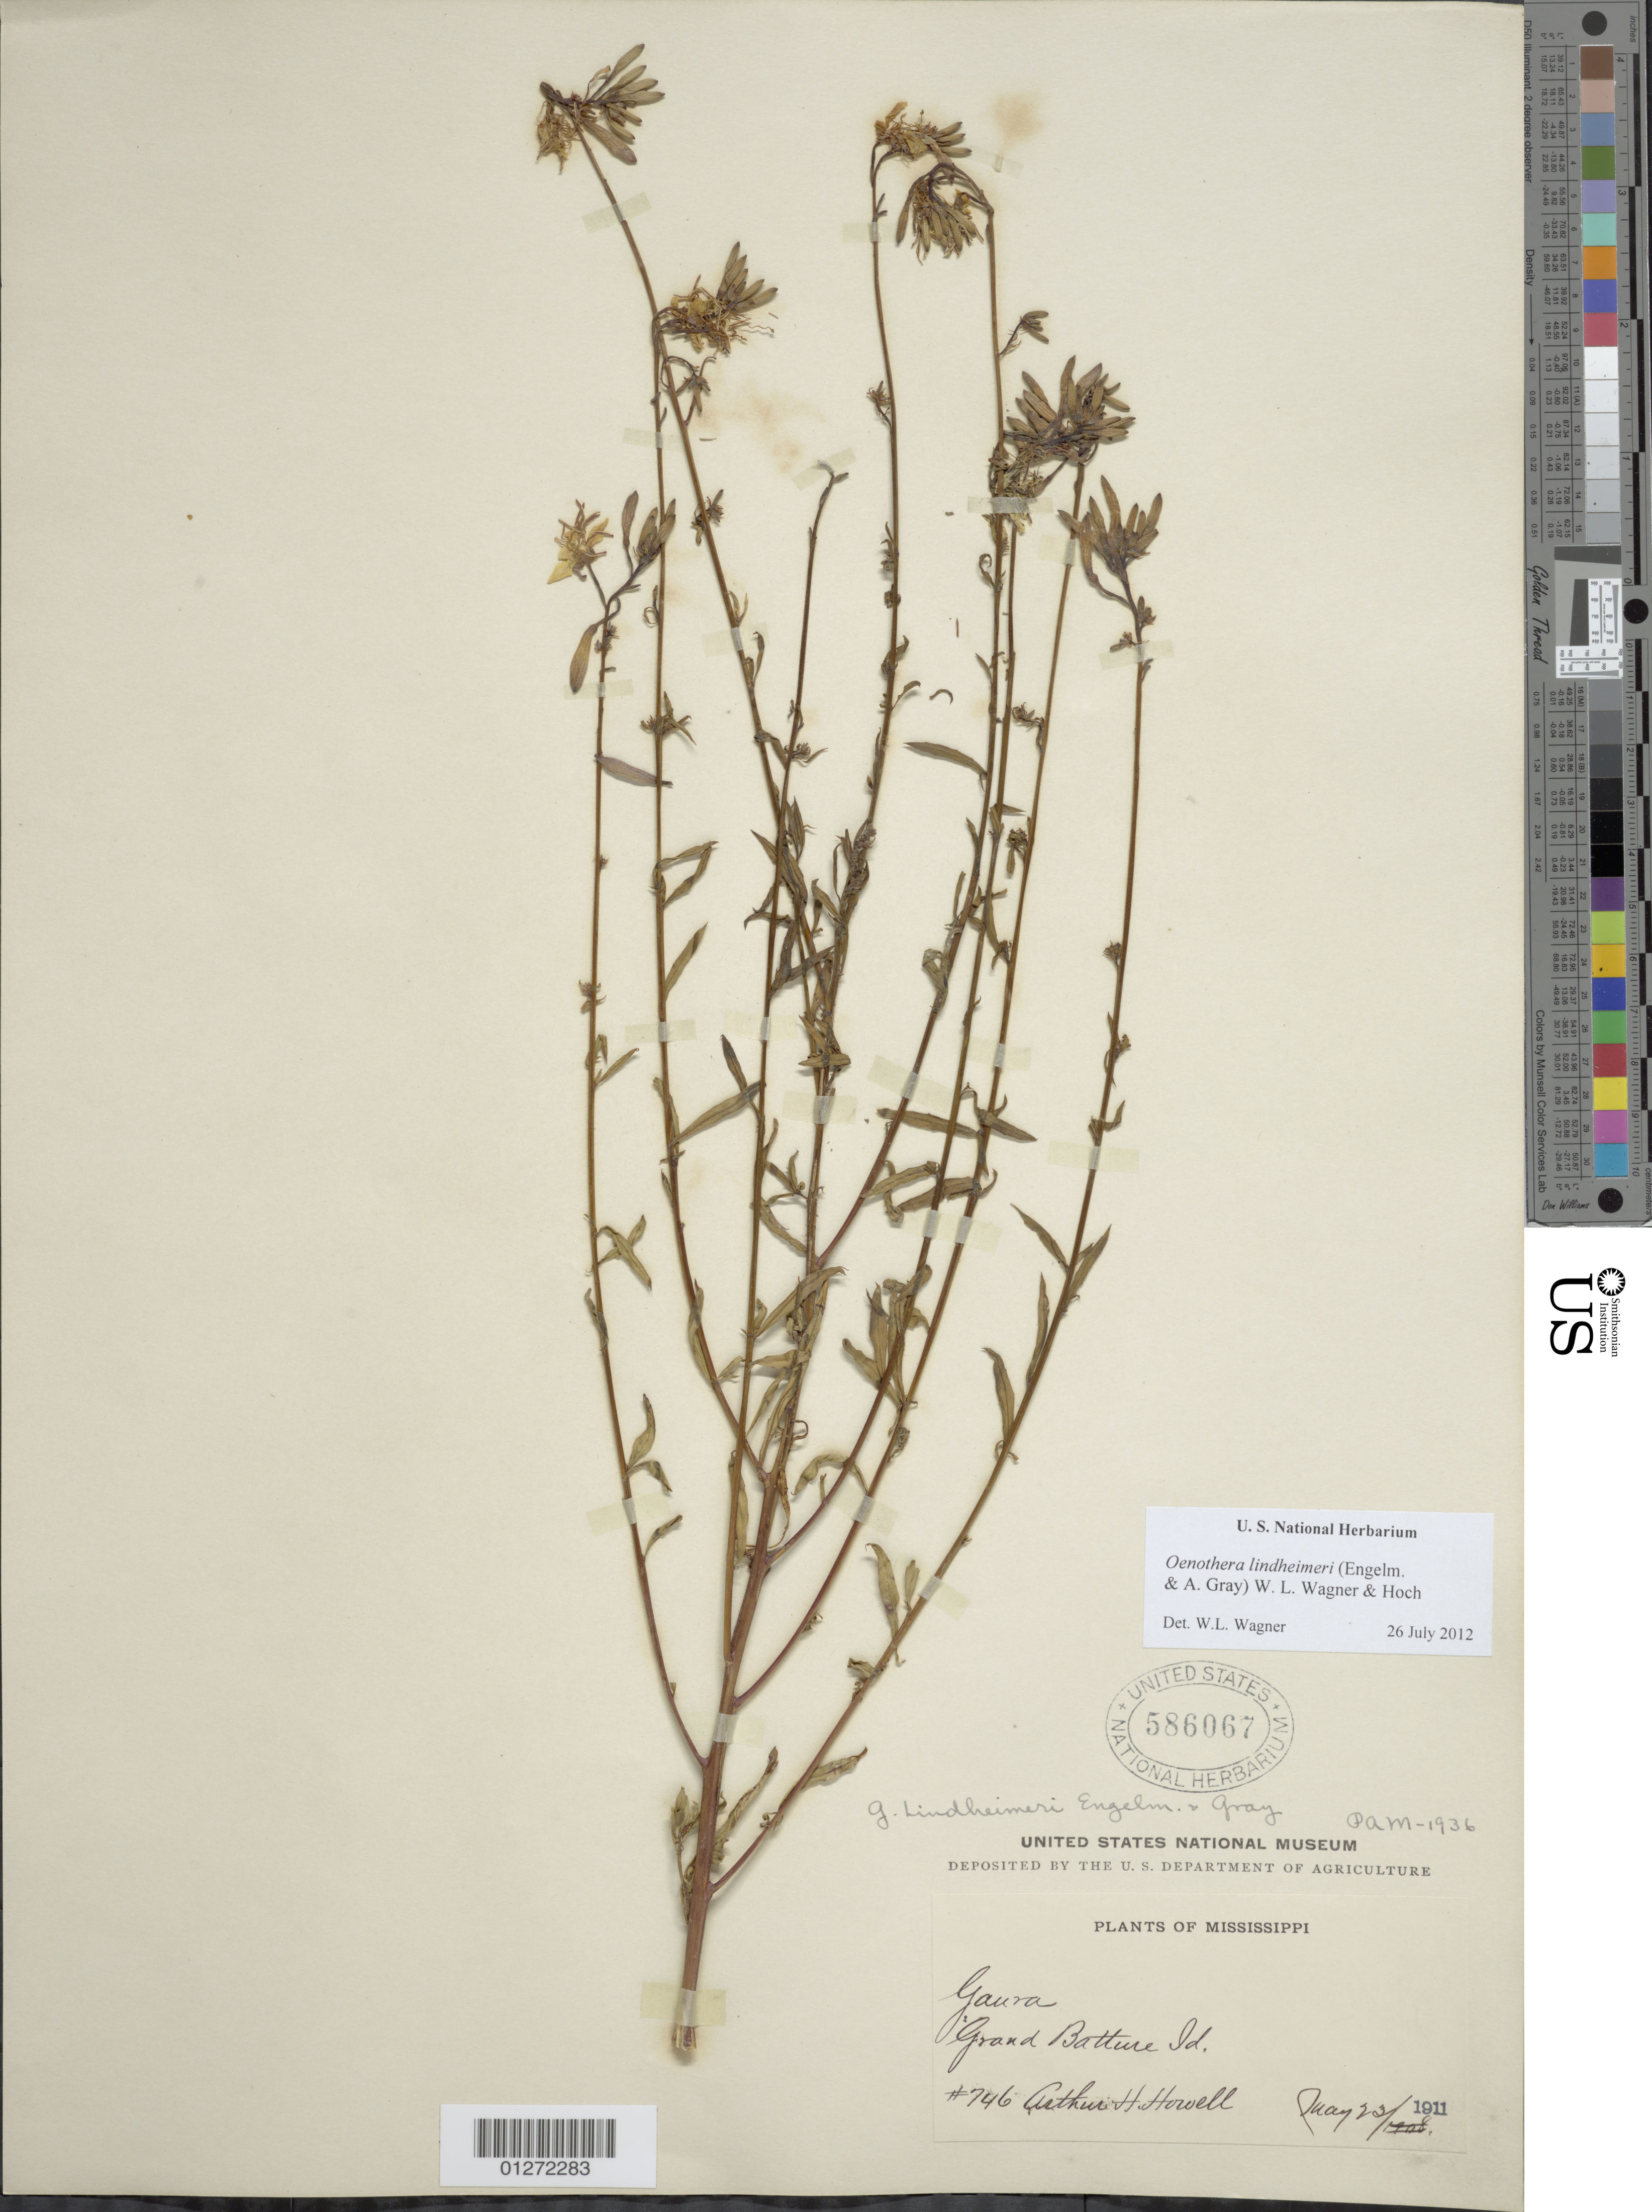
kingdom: Plantae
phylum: Tracheophyta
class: Magnoliopsida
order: Myrtales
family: Onagraceae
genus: Oenothera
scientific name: Oenothera lindheimeri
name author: (Engelm. & A. Gray) W.L. Wagner & Hoch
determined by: Wagner, W. L., (BOT), Smithsonian Institution - National Museum of Natural History (UNITED STATES)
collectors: A. H. Howell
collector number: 746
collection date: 1911-05-23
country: United States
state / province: Mississippi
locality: Grand Batture Id.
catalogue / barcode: US 586067